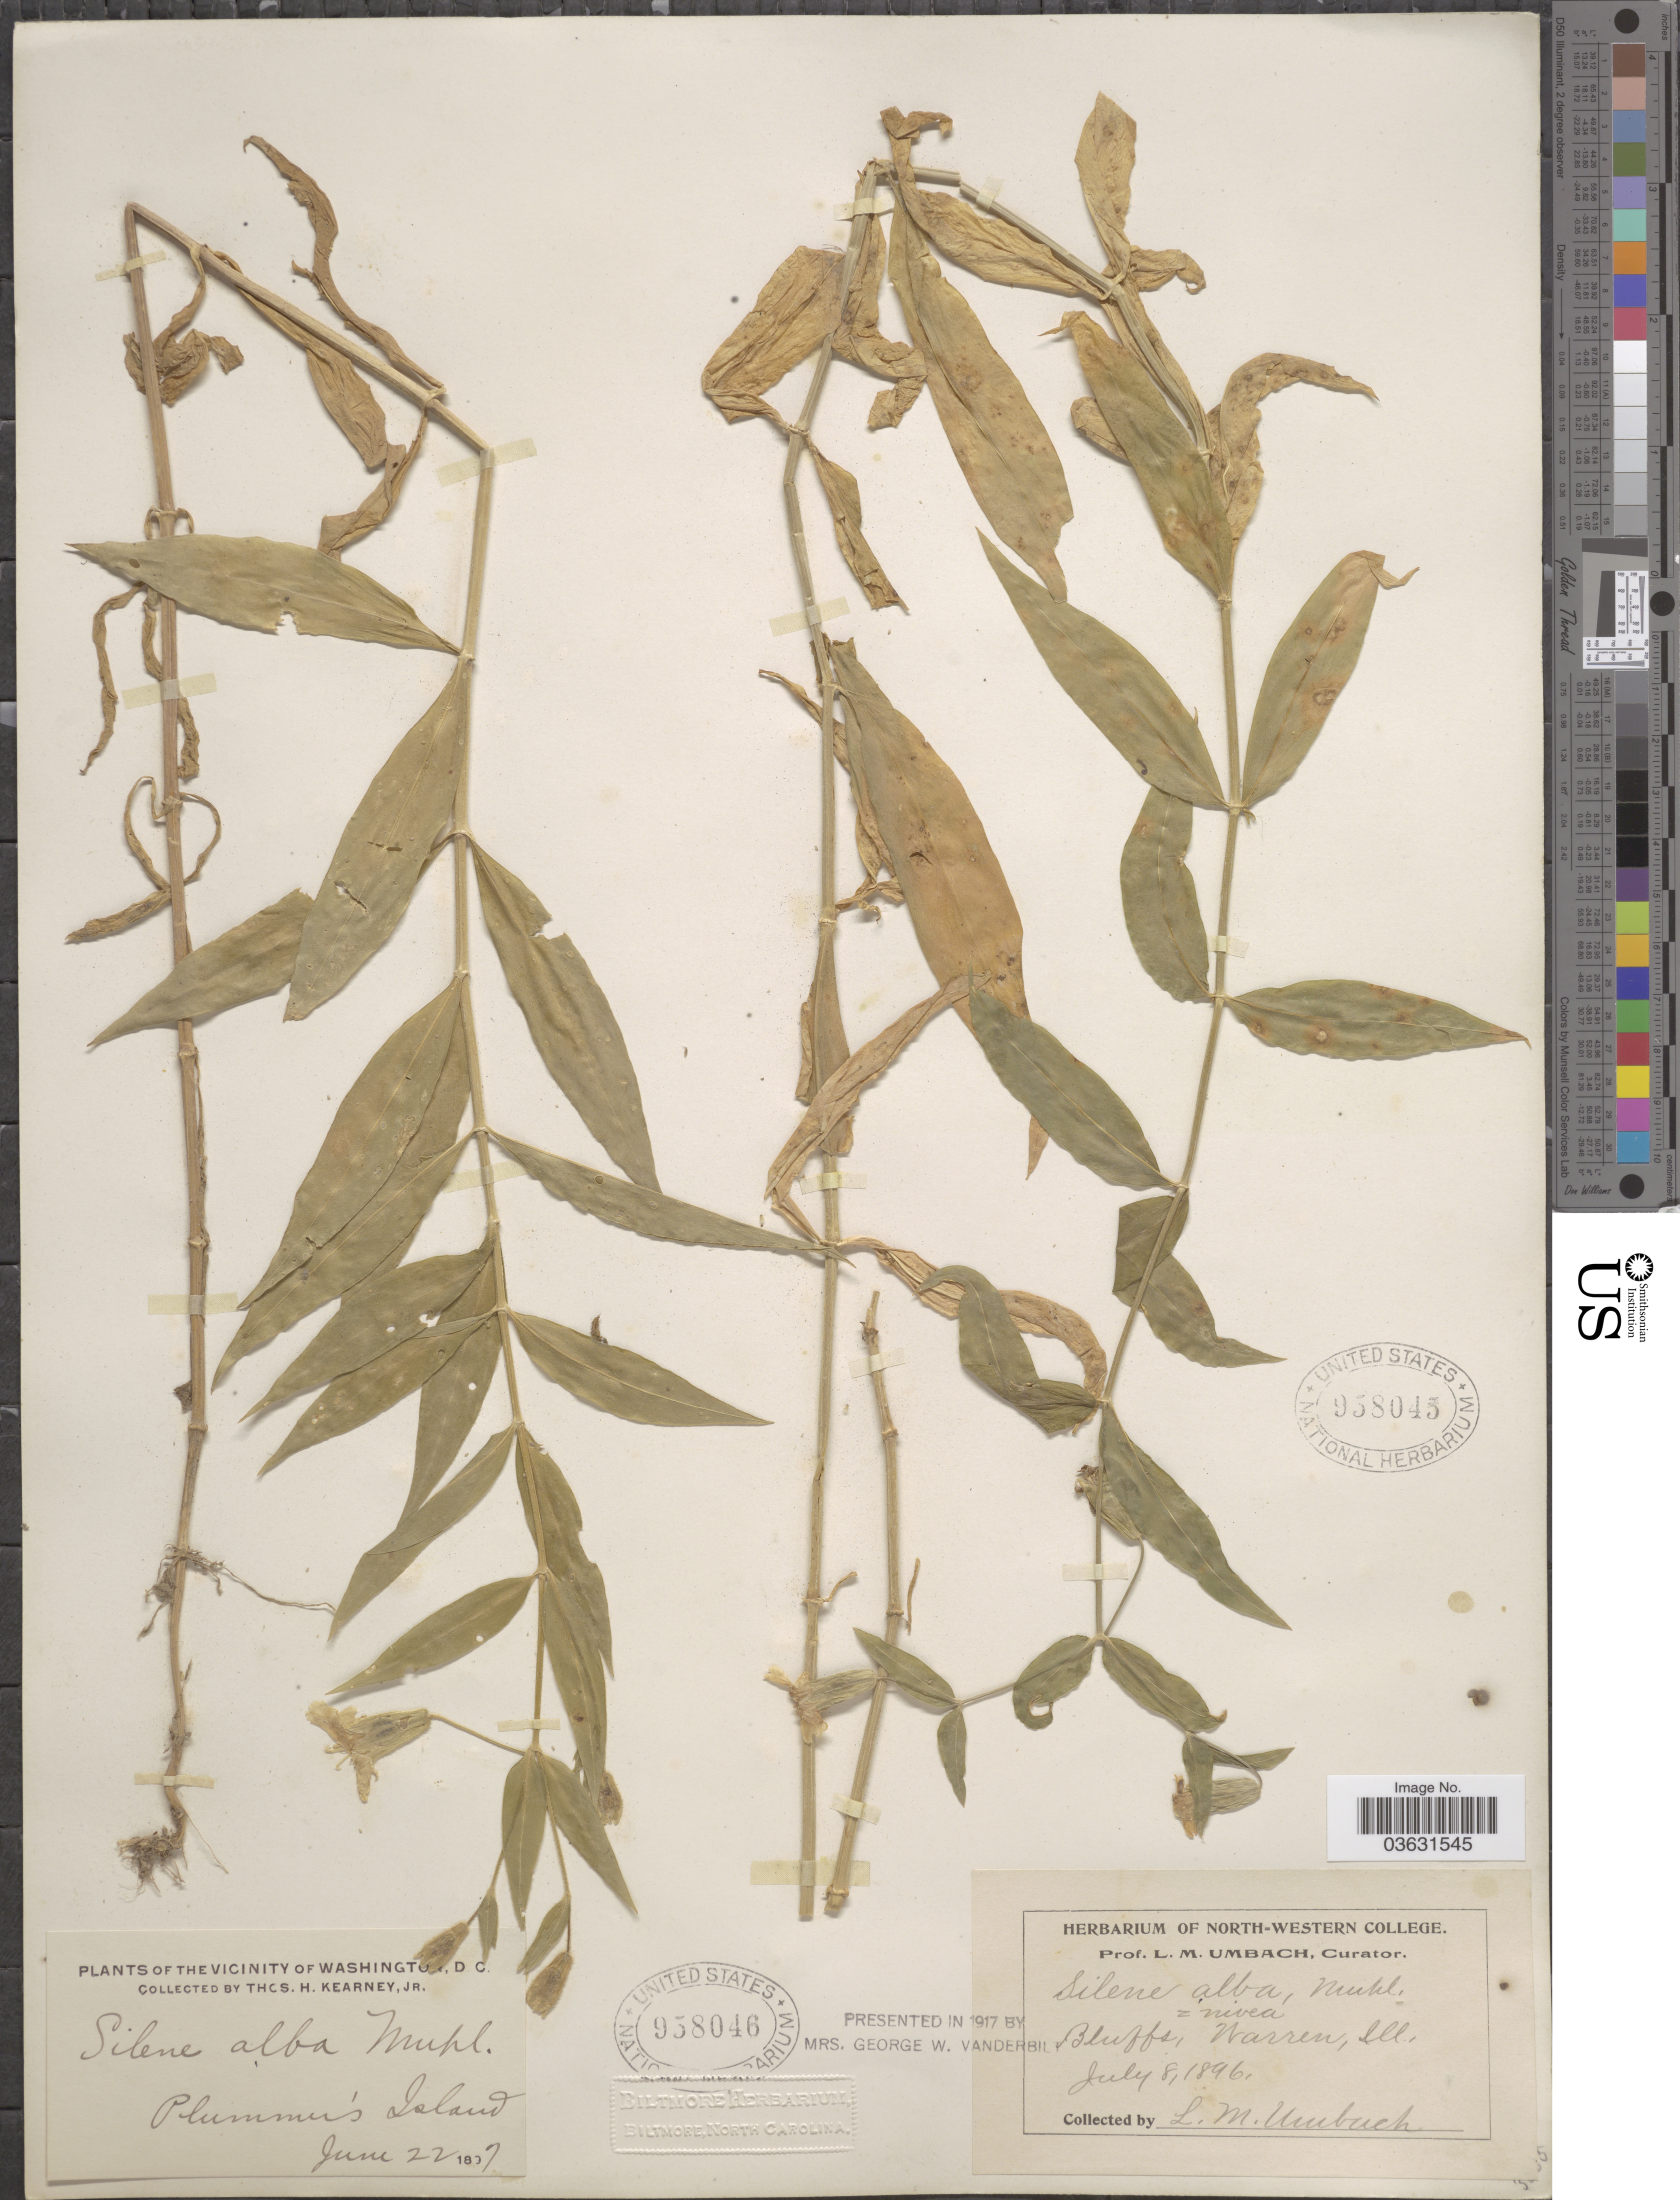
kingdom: Plantae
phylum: Tracheophyta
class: Magnoliopsida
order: Caryophyllales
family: Caryophyllaceae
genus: Silene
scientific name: Silene nivea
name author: (Nutt.) Muhl. ex DC.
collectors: L. M. Umbach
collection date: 1896-07-08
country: United States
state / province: Illinois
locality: Warren.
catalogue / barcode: US 958045